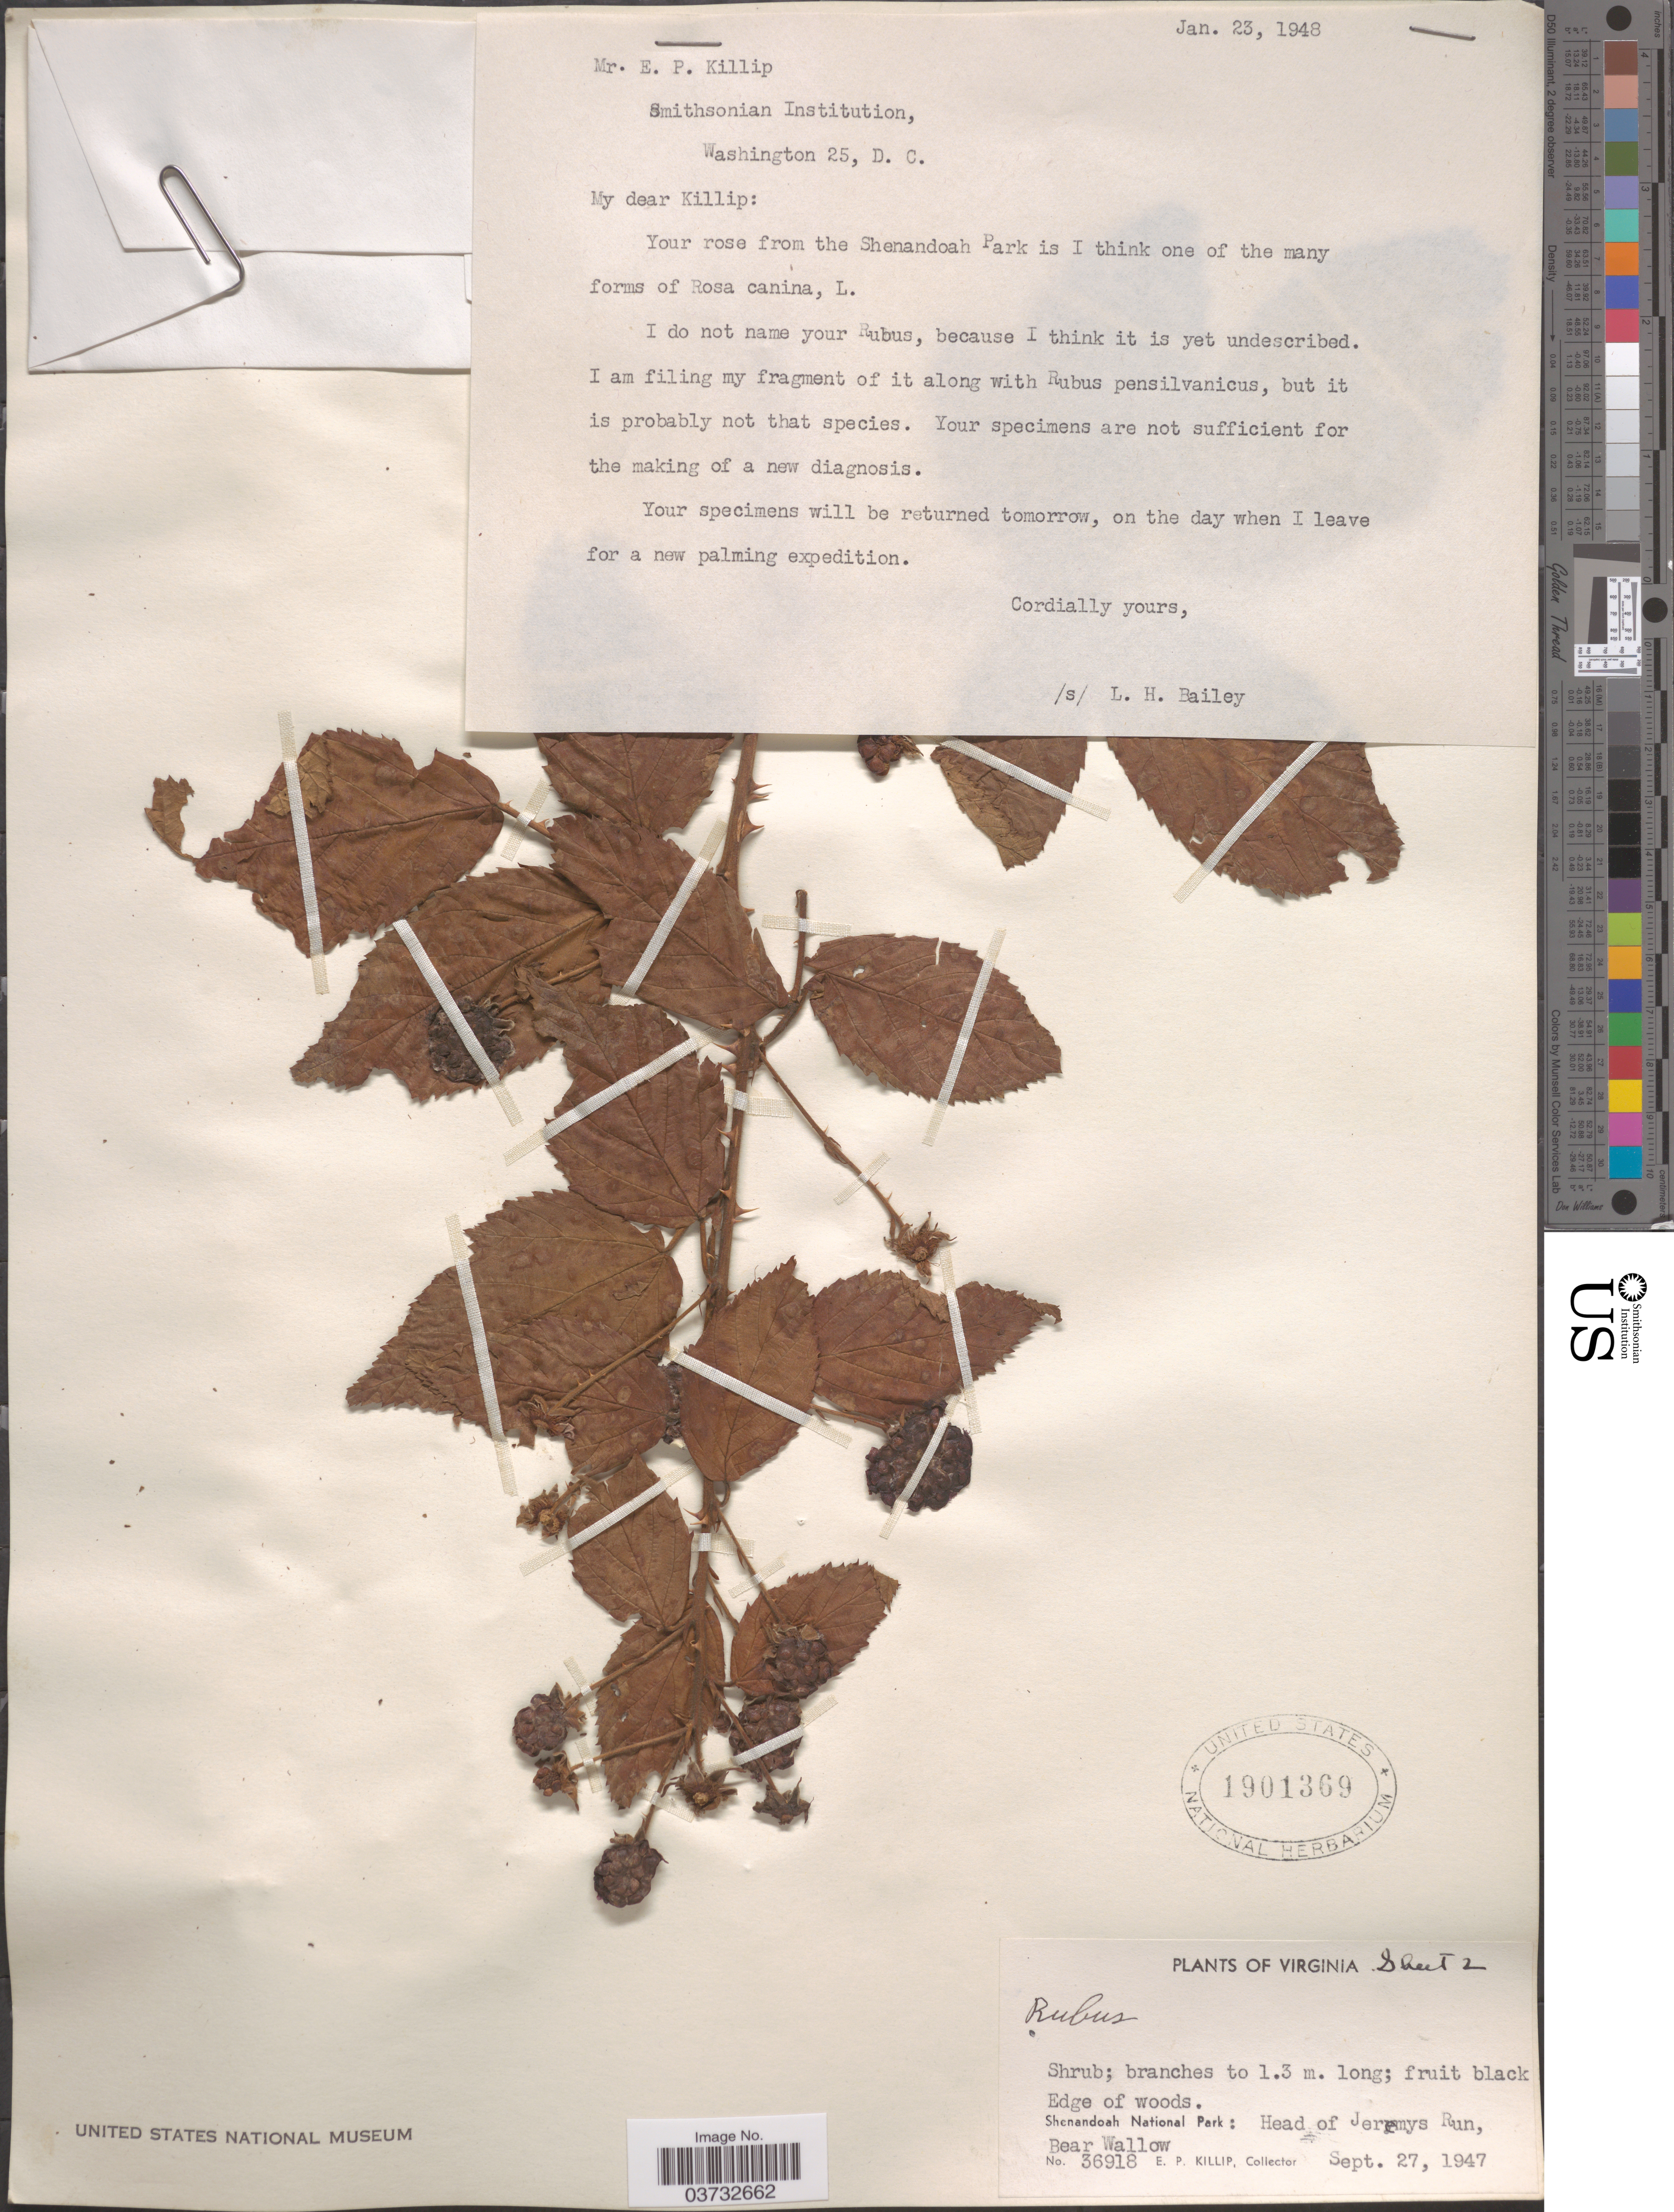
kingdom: Plantae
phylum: Tracheophyta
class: Magnoliopsida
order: Rosales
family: Rosaceae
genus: Rubus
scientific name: Rubus sp.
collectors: E. P. Killip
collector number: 36918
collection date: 1947-09-27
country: United States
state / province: Virginia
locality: Shenandoah National Park: Head of Jeremys Run, Bear Wallow.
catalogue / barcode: US 1901369